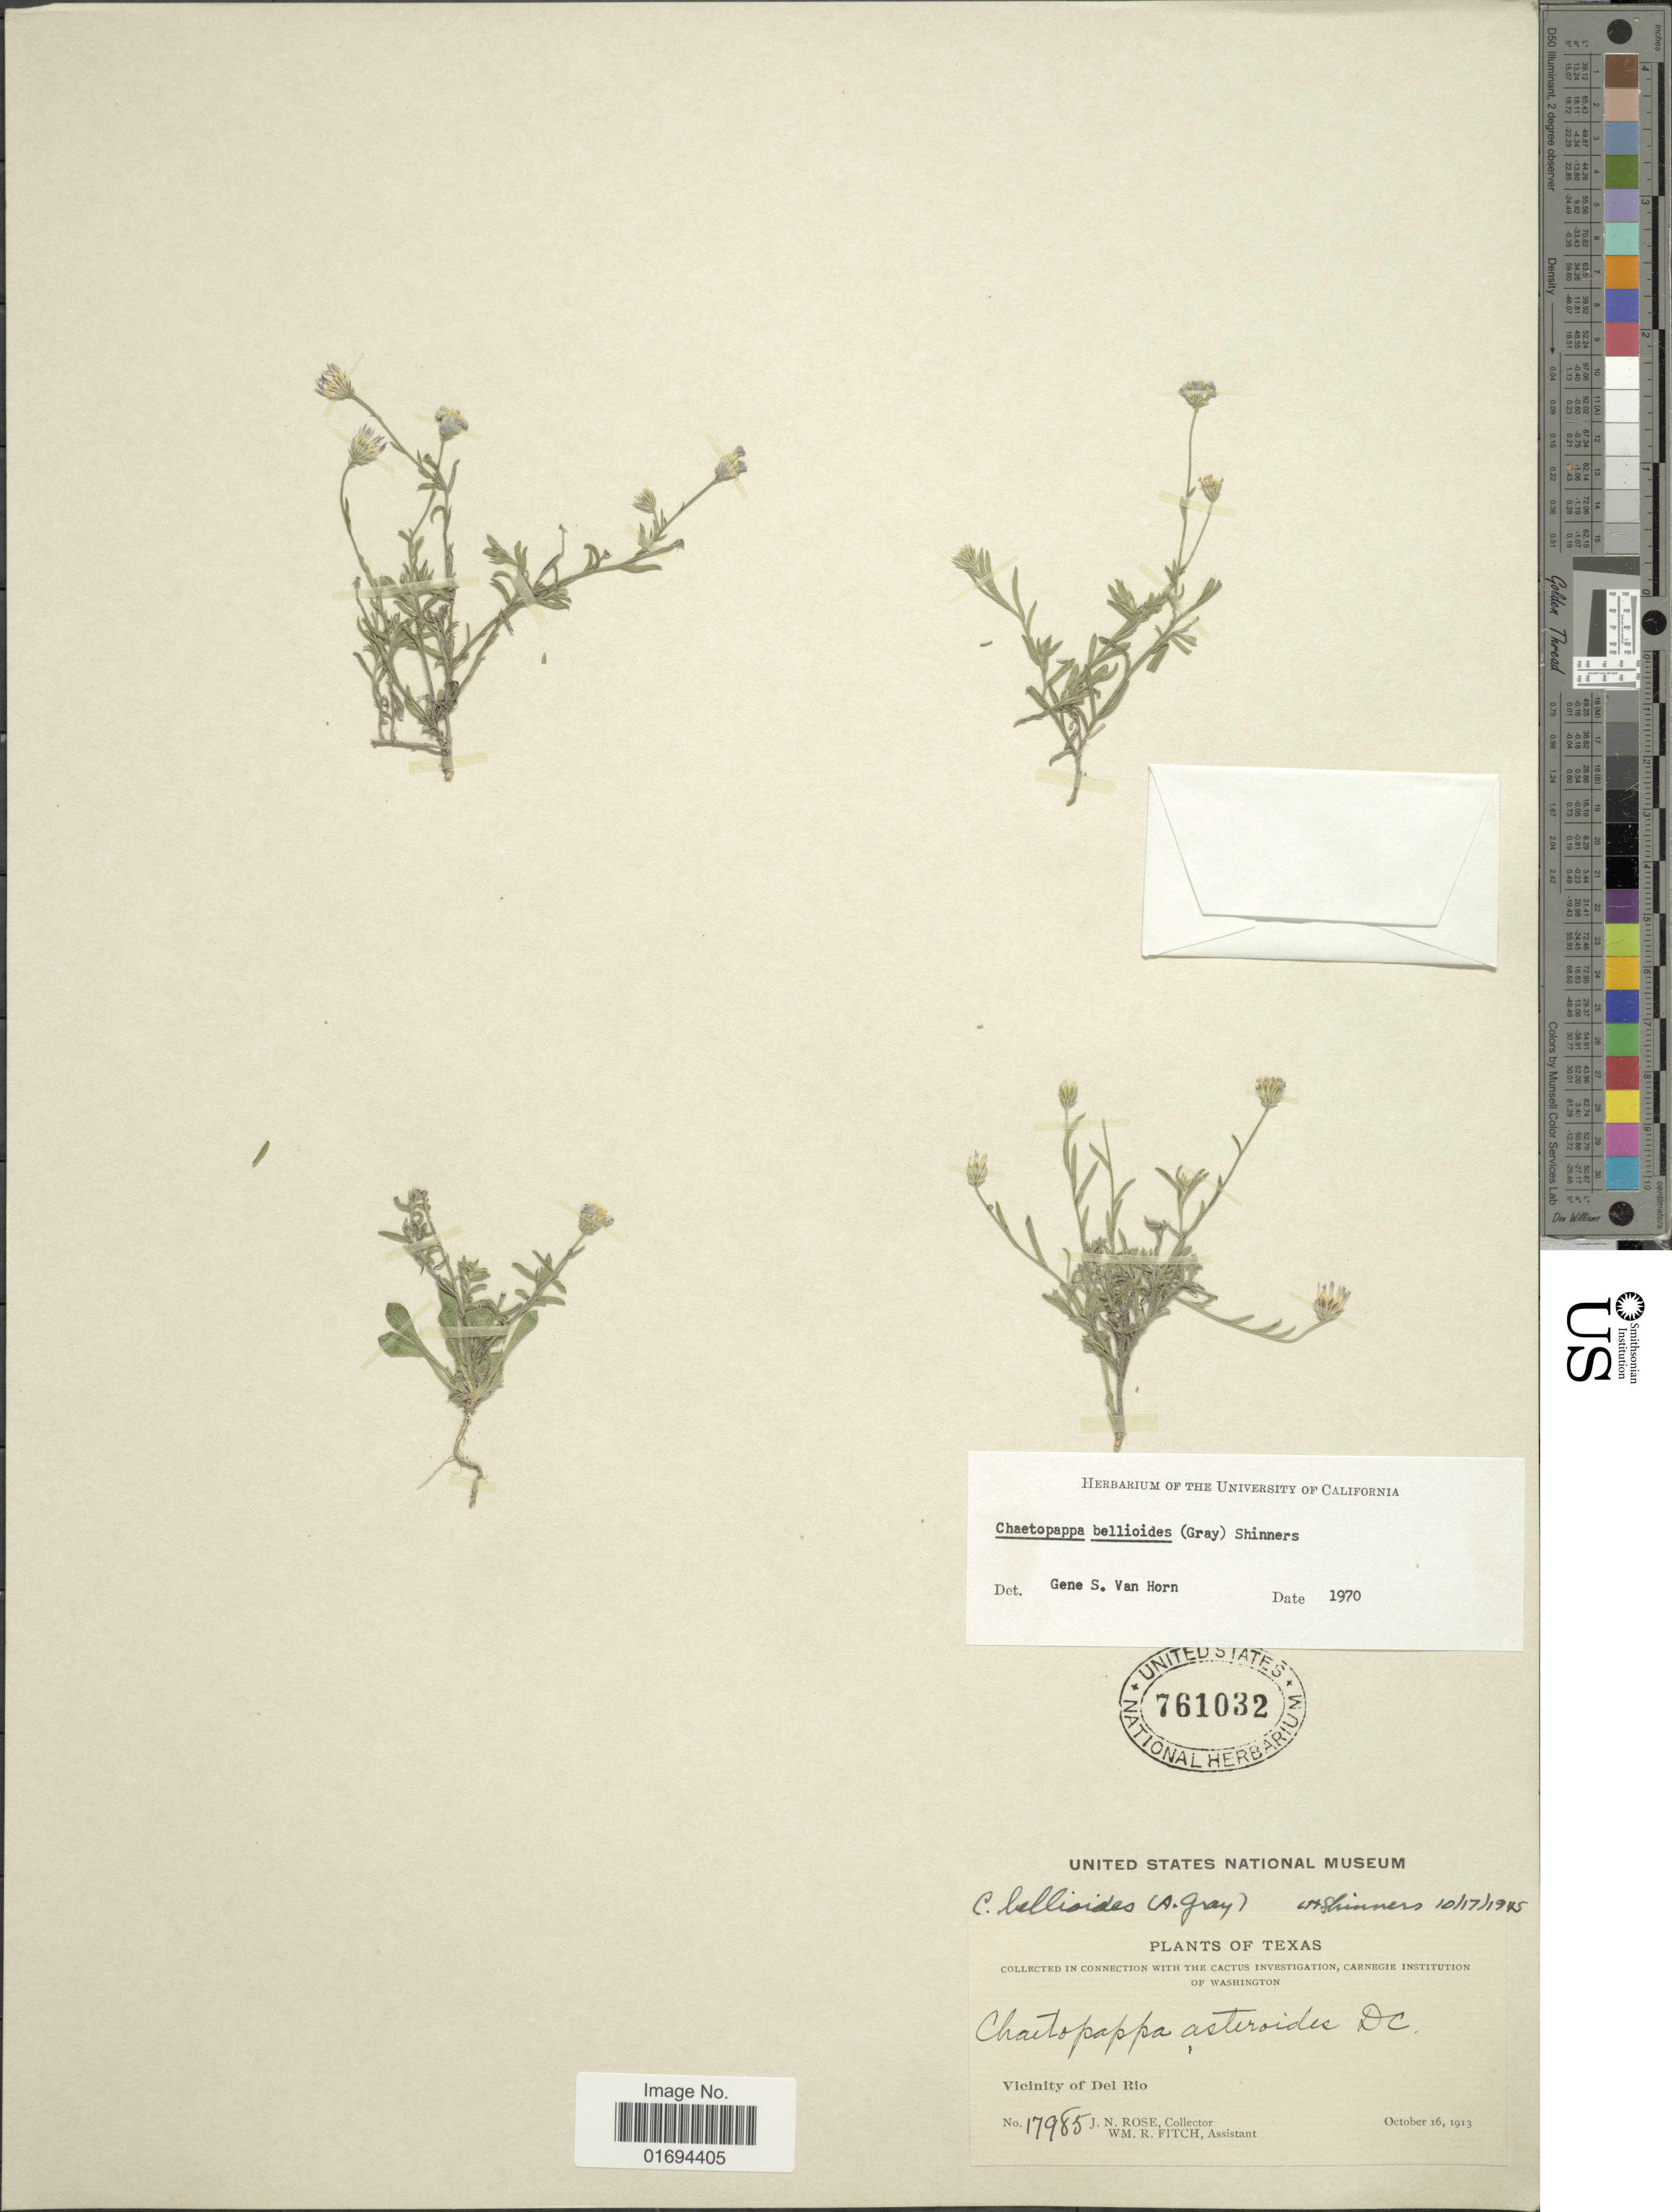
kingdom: Plantae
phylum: Tracheophyta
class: Magnoliopsida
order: Asterales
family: Asteraceae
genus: Chaetopappa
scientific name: Chaetopappa bellioides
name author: (A. Gray) Shinners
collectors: J. N. Rose & W. R. Fitch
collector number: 17985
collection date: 1913-10-16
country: United States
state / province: Texas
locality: Vicinity of Del Rio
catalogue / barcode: US 161032